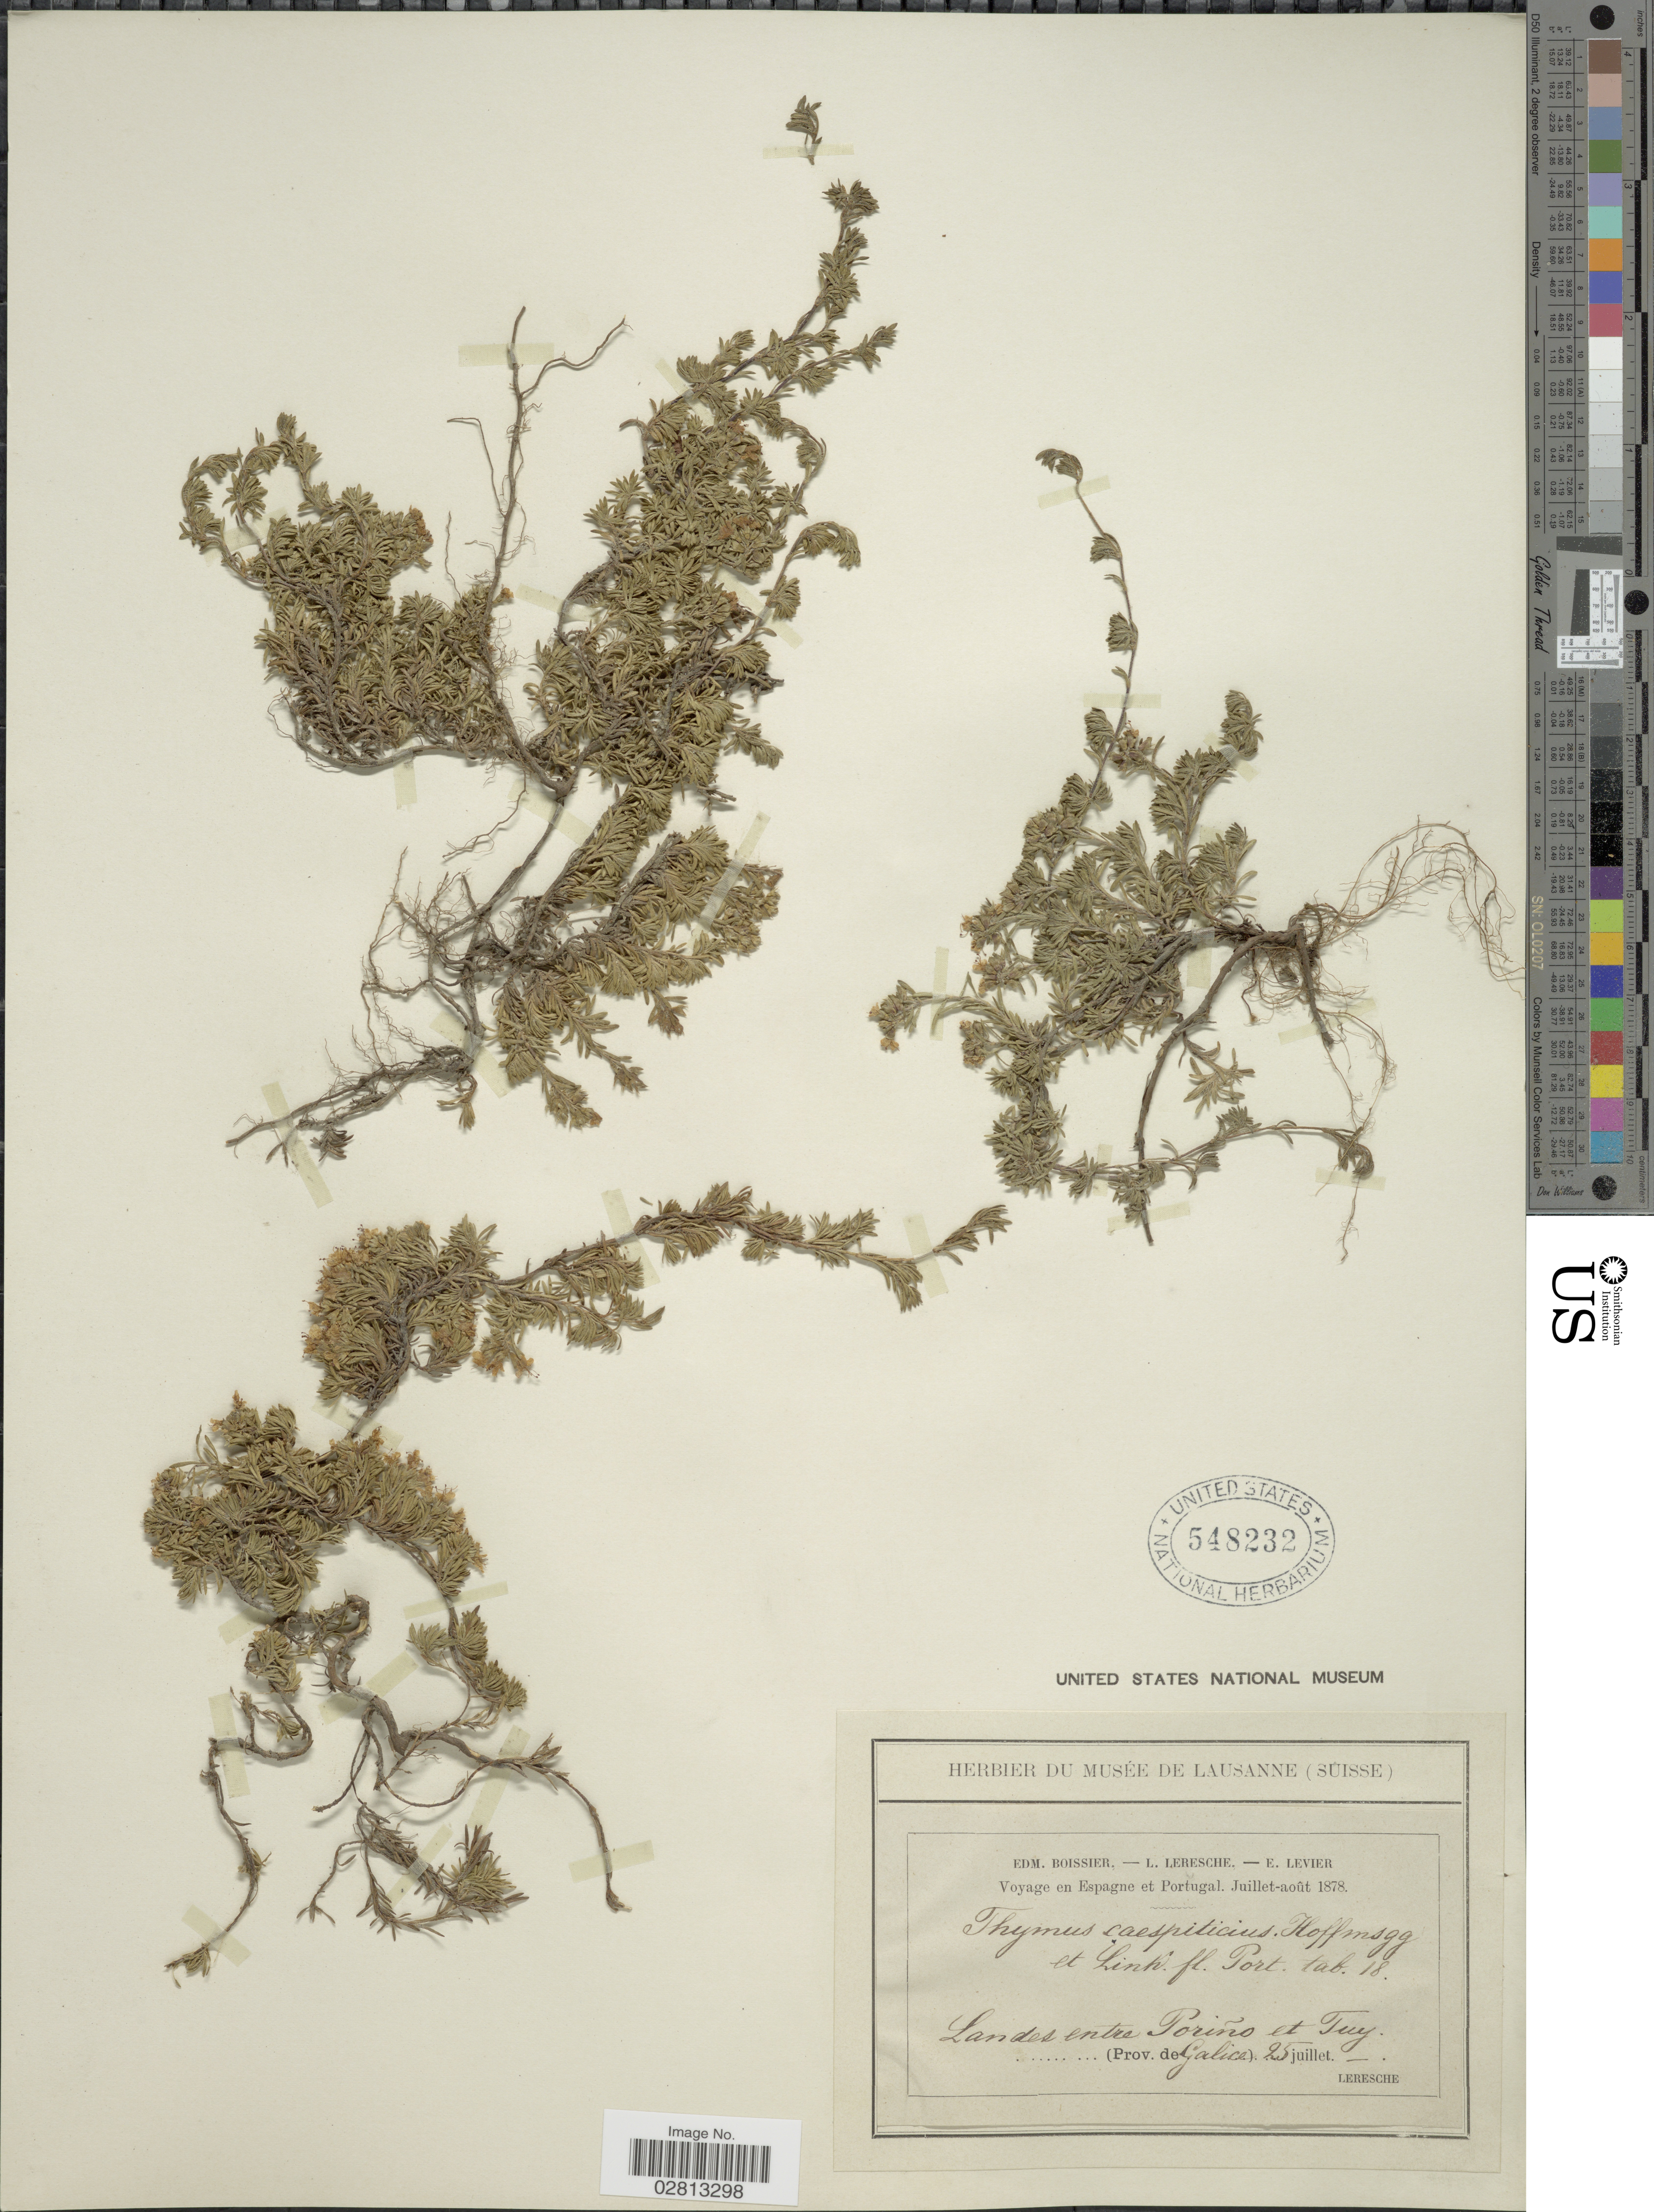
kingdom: Plantae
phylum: Tracheophyta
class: Magnoliopsida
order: Lamiales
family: Lamiaceae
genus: Thymus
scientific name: Thymus caespititius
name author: Brot.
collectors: Leresche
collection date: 1878-07-25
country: Spain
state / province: Galicia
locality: Lan des entre Poriño et Tuy (Prov. de Galice).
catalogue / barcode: US 548232